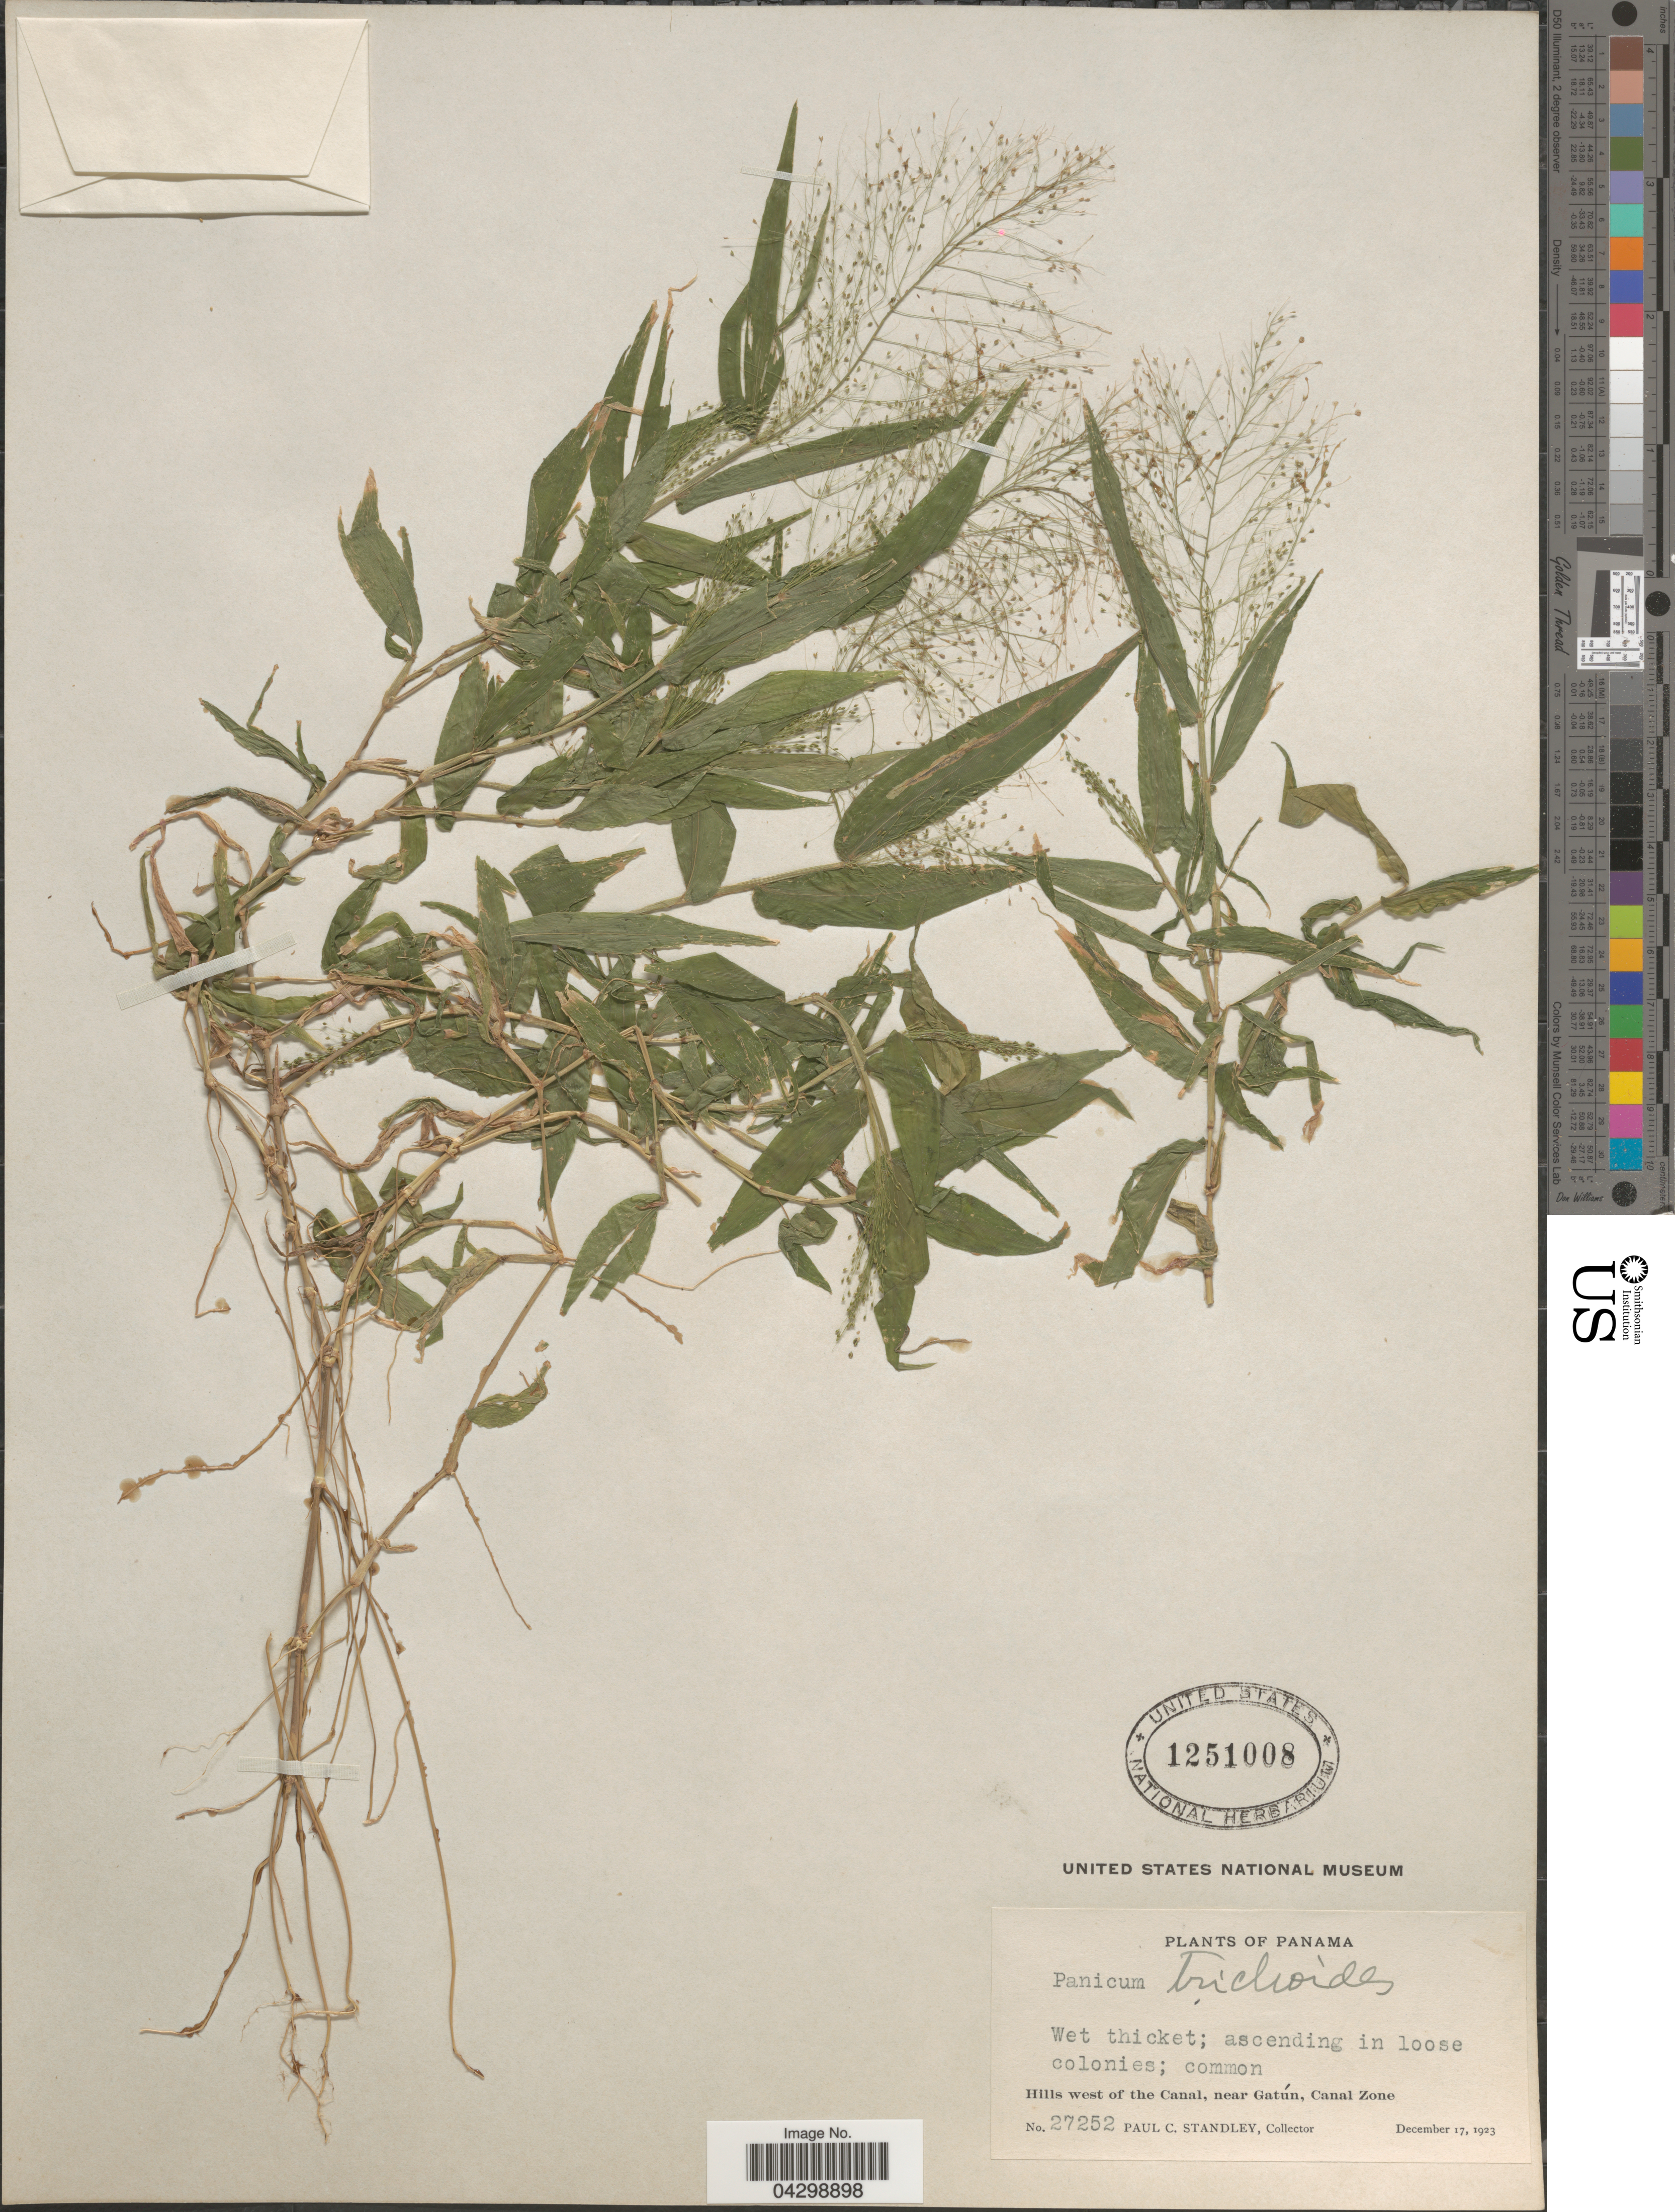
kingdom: Plantae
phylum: Tracheophyta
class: Liliopsida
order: Poales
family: Poaceae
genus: Panicum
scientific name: Panicum trichoides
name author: Sw.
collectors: P. C. Standley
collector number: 27252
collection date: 1923-12-17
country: Panama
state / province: Colón / Panamá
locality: Wet thicket; common. Hills west of the Canal, near Gatún, Canal Zone.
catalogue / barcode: US 1251008